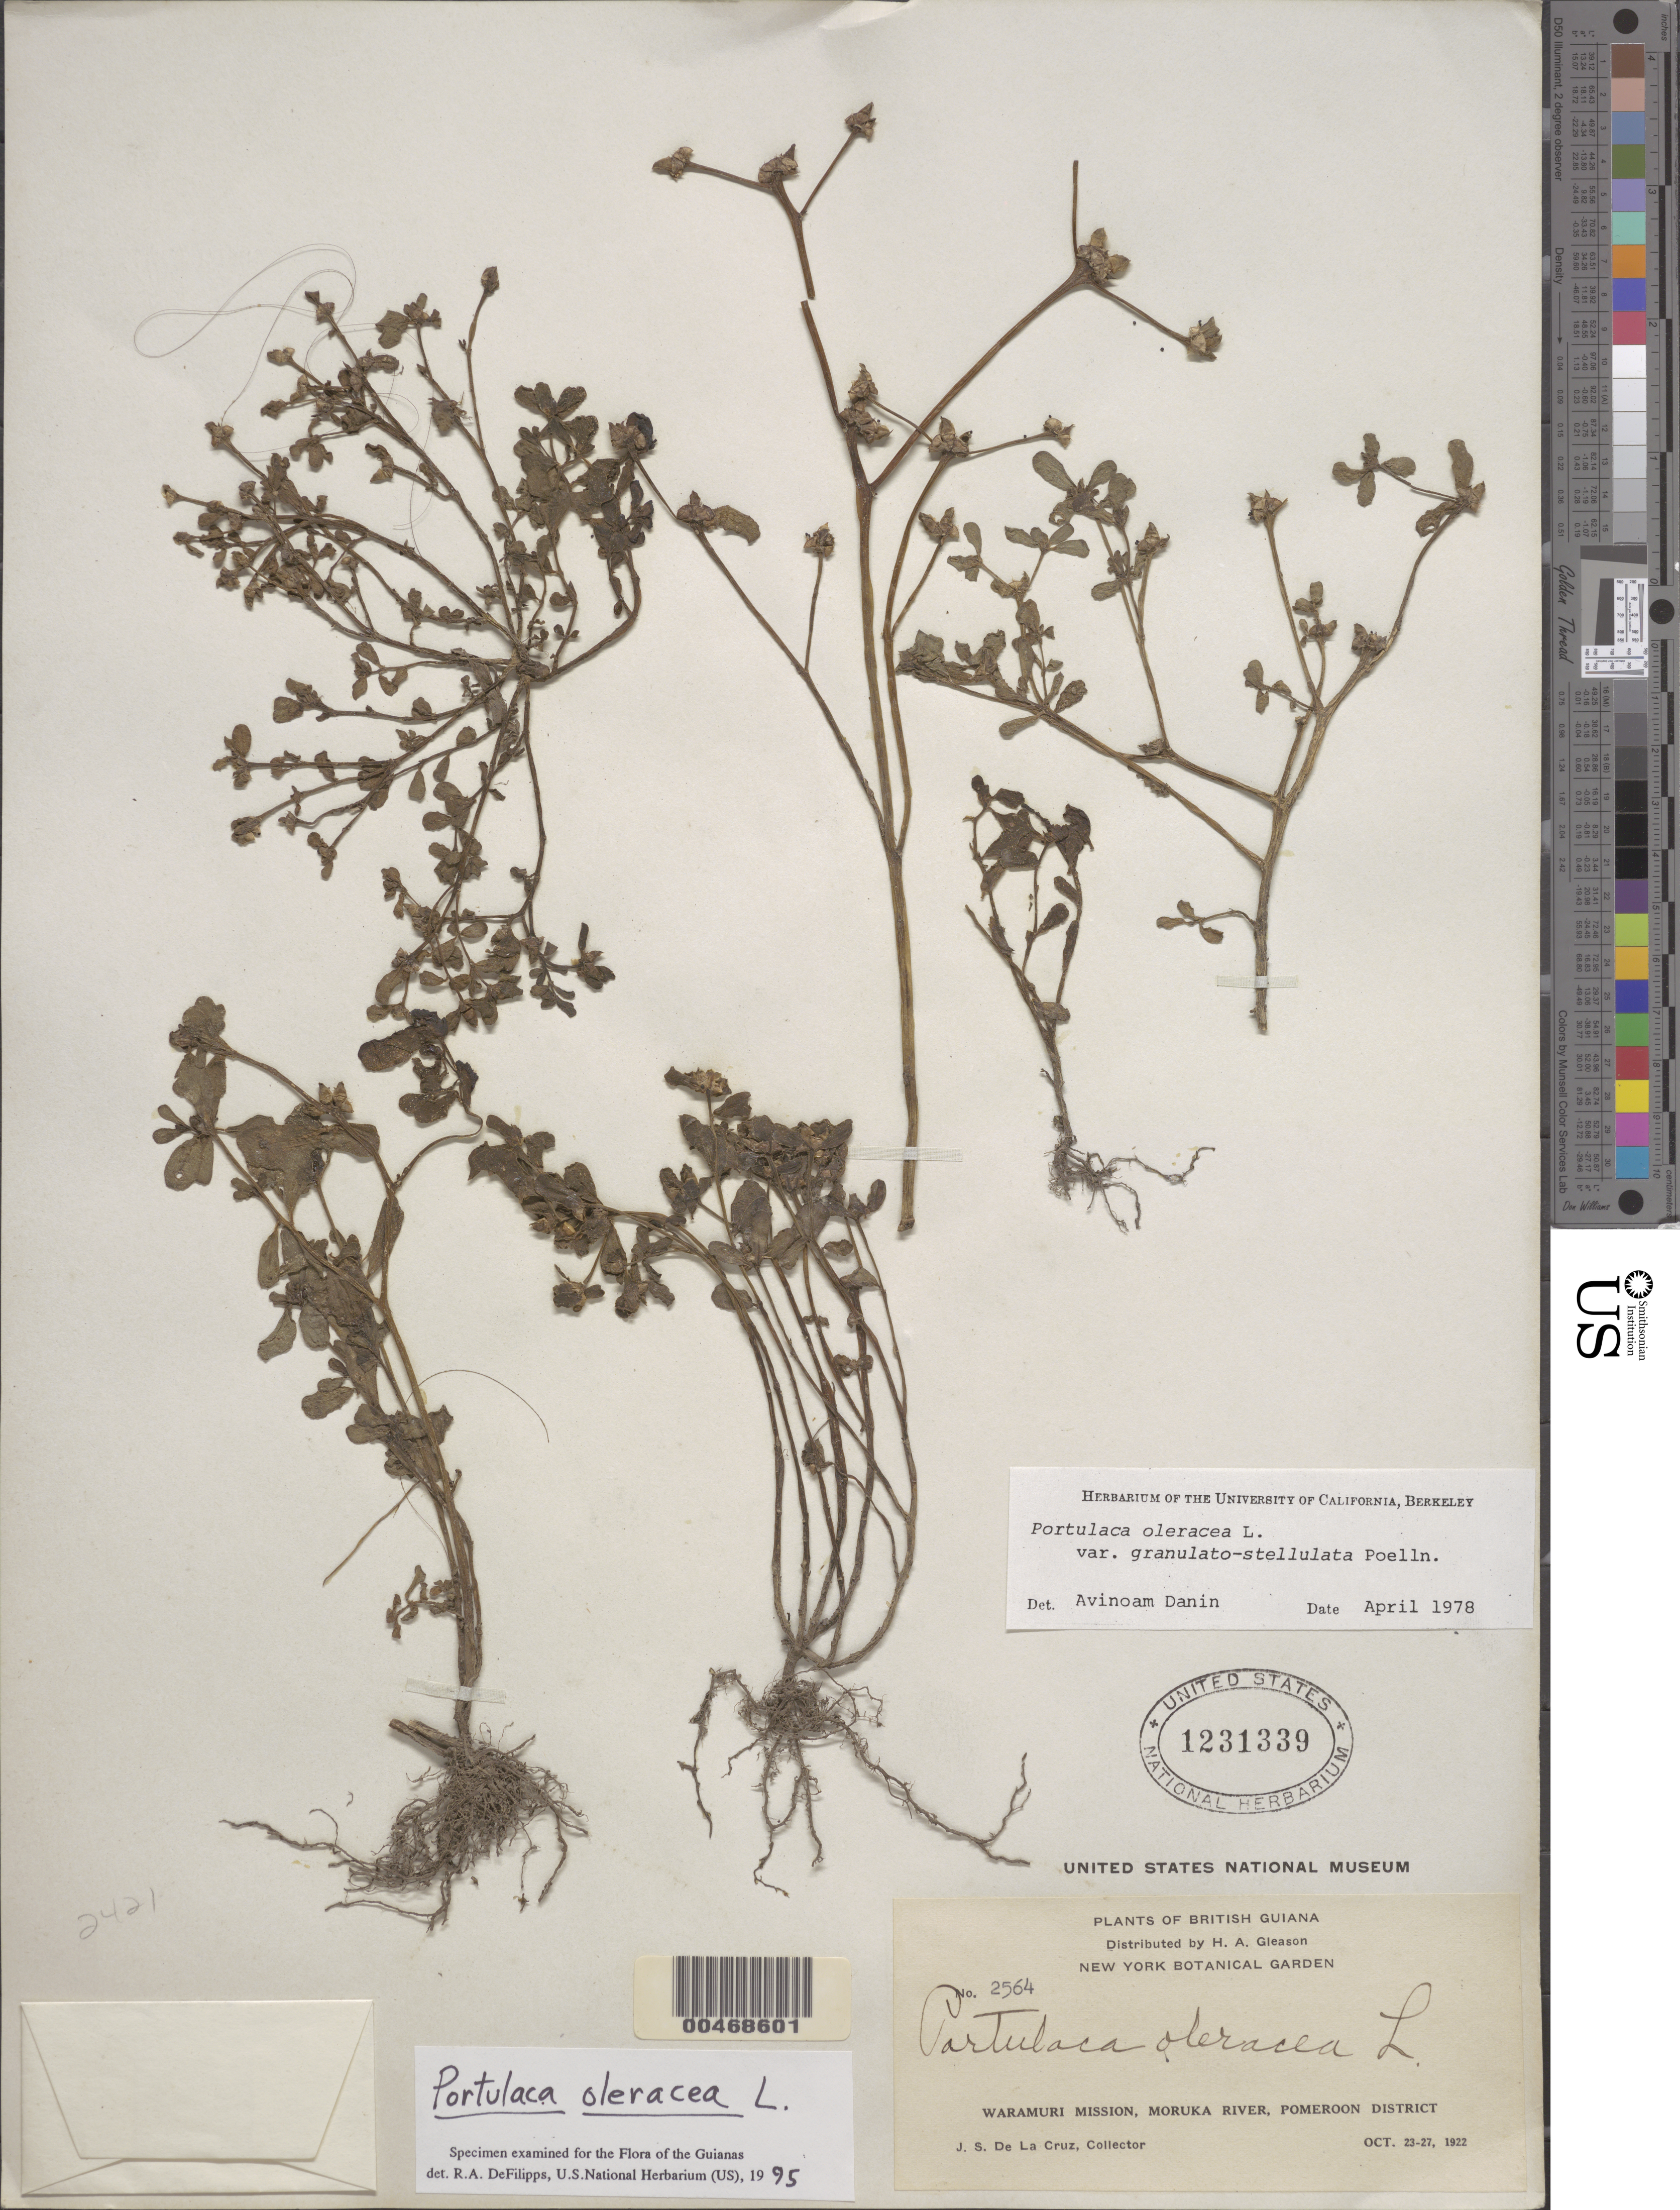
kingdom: Plantae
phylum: Tracheophyta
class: Magnoliopsida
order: Caryophyllales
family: Portulacaceae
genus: Portulaca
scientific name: Portulaca oleracea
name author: L.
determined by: DeFilipps, R. A.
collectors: J. S. de la Cruz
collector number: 2564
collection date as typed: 23 Oct 1922 to 27 Oct 1922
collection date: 1922-10-23/1922-10-27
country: Guyana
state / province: Barima-Waini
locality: Waramuri Mission, Moruka River. [In former Pomeroon Region.]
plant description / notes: NY, US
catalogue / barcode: US 1231339